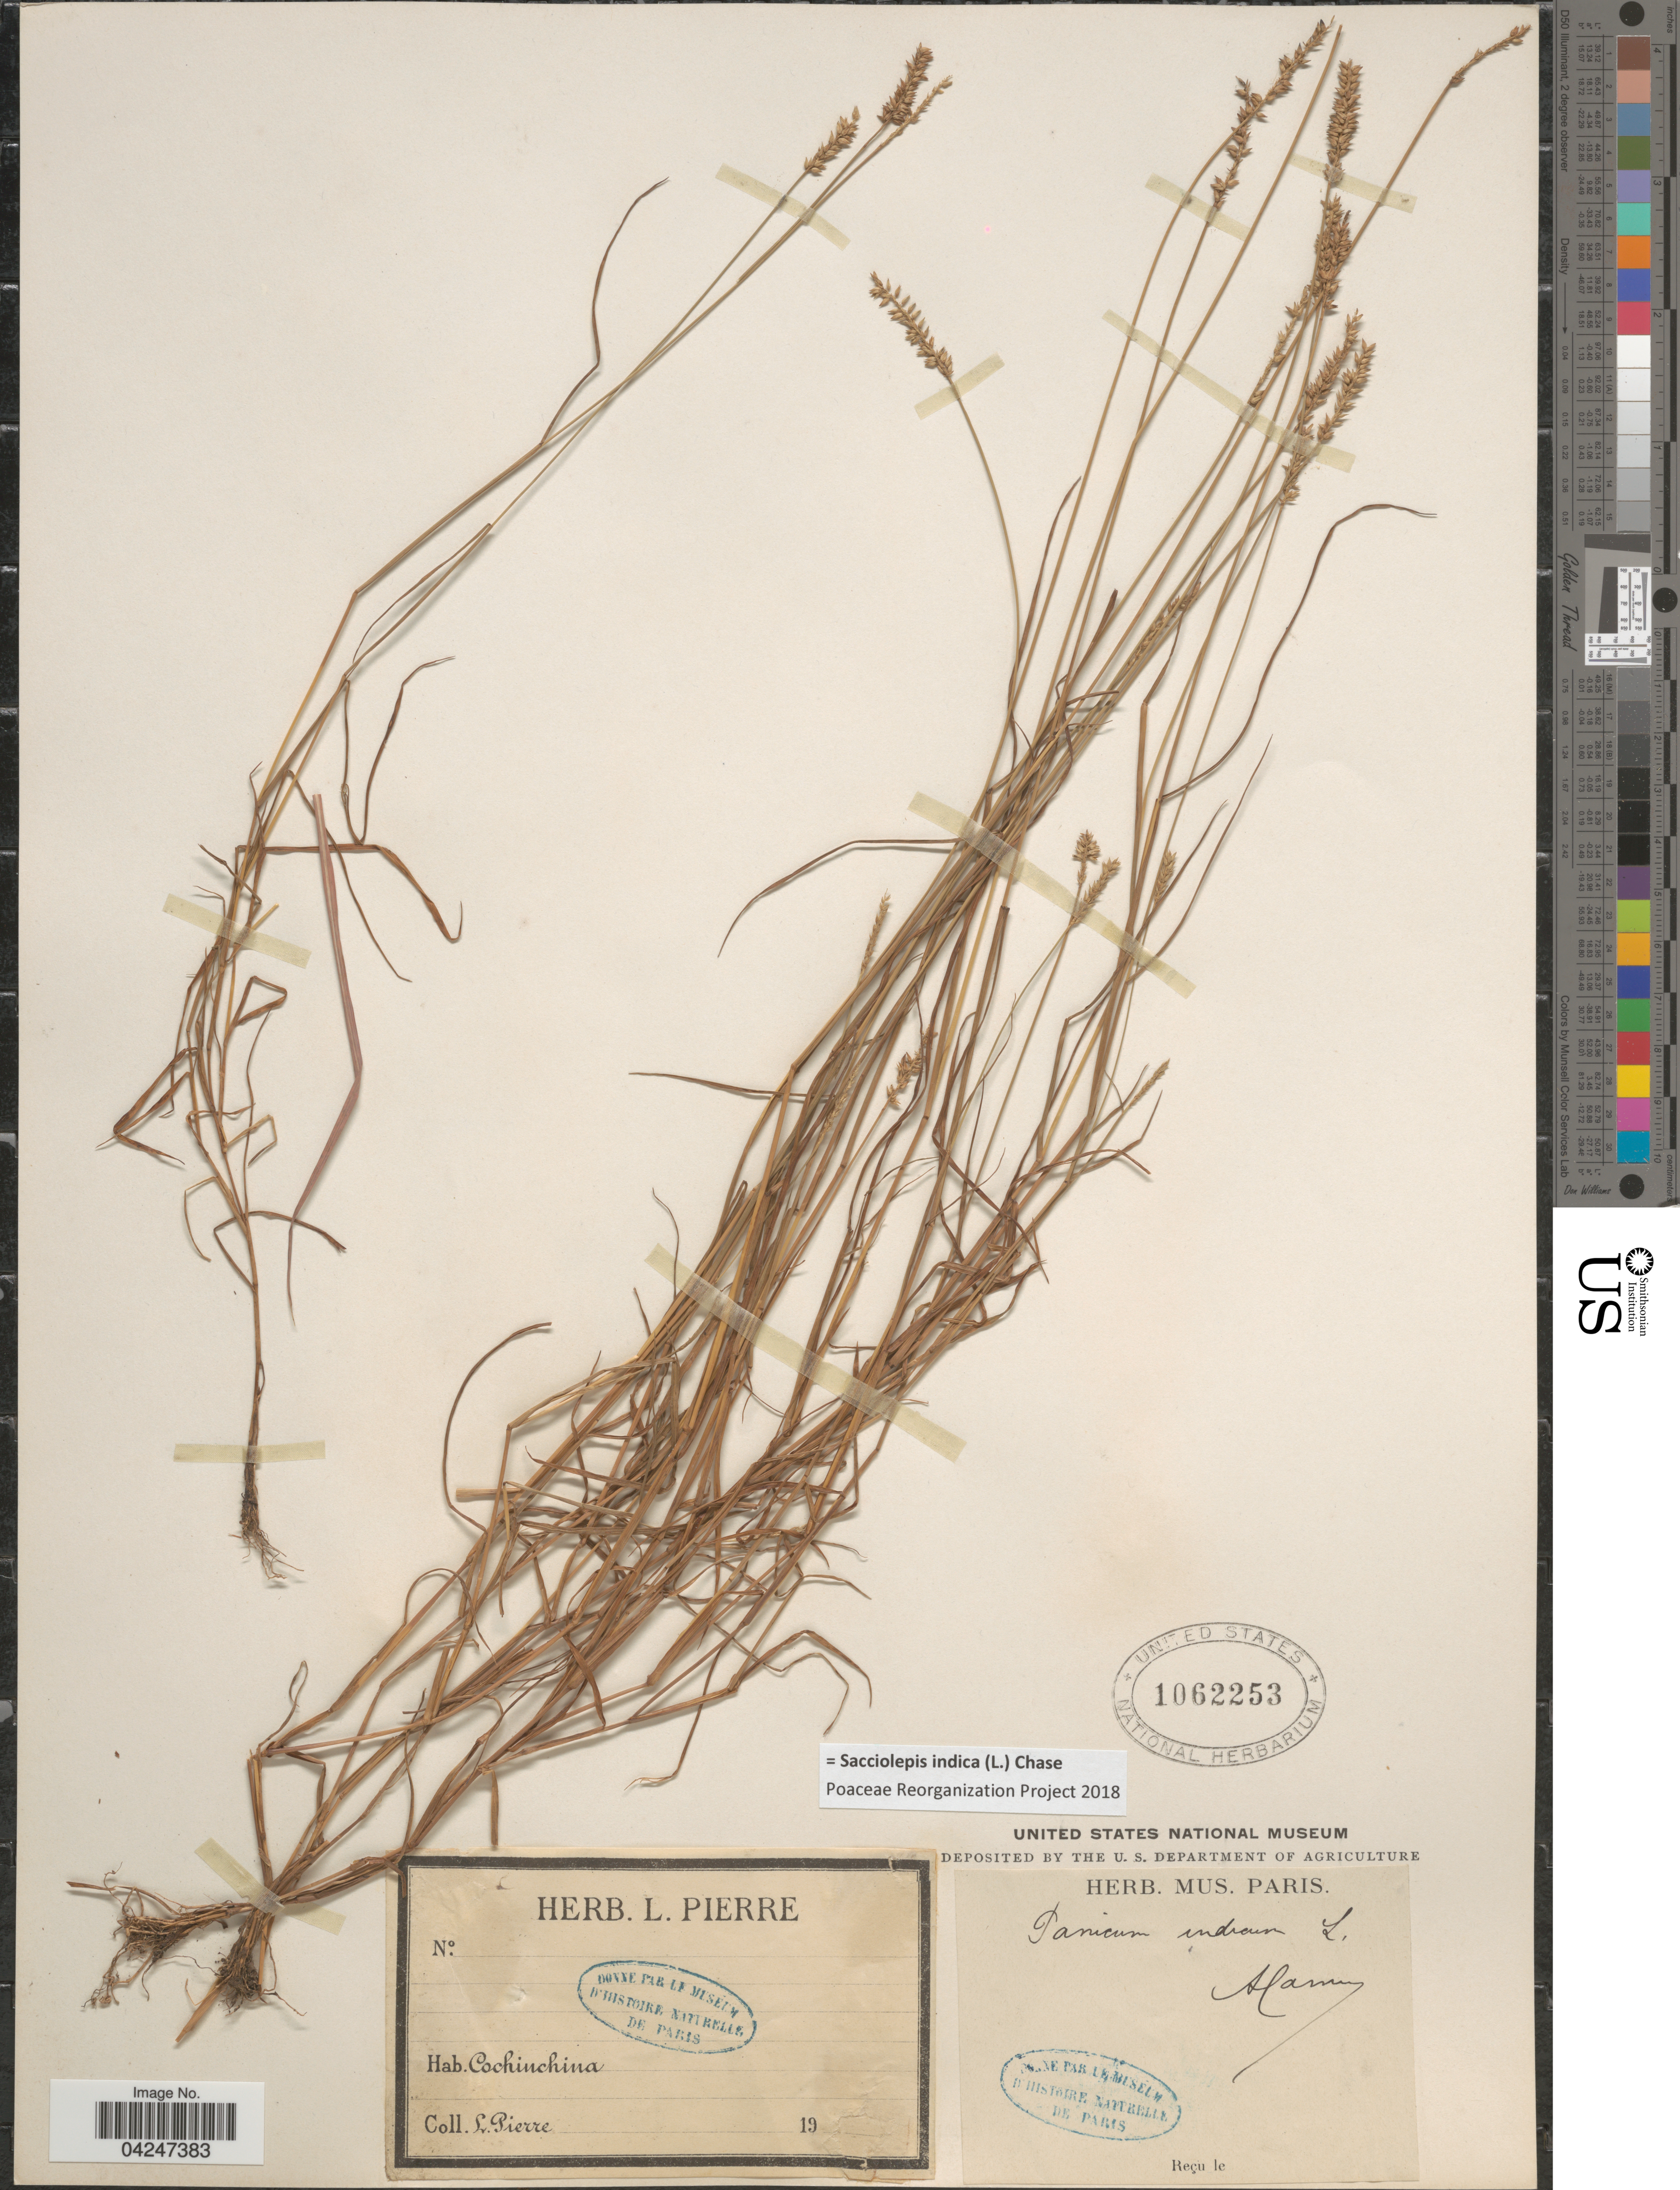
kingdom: Plantae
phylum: Tracheophyta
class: Liliopsida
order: Poales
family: Poaceae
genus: Sacciolepis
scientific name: Sacciolepis indica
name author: (L.) Chase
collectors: L. Pierre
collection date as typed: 19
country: Vietnam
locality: Cochinchina.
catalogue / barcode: US 1062253